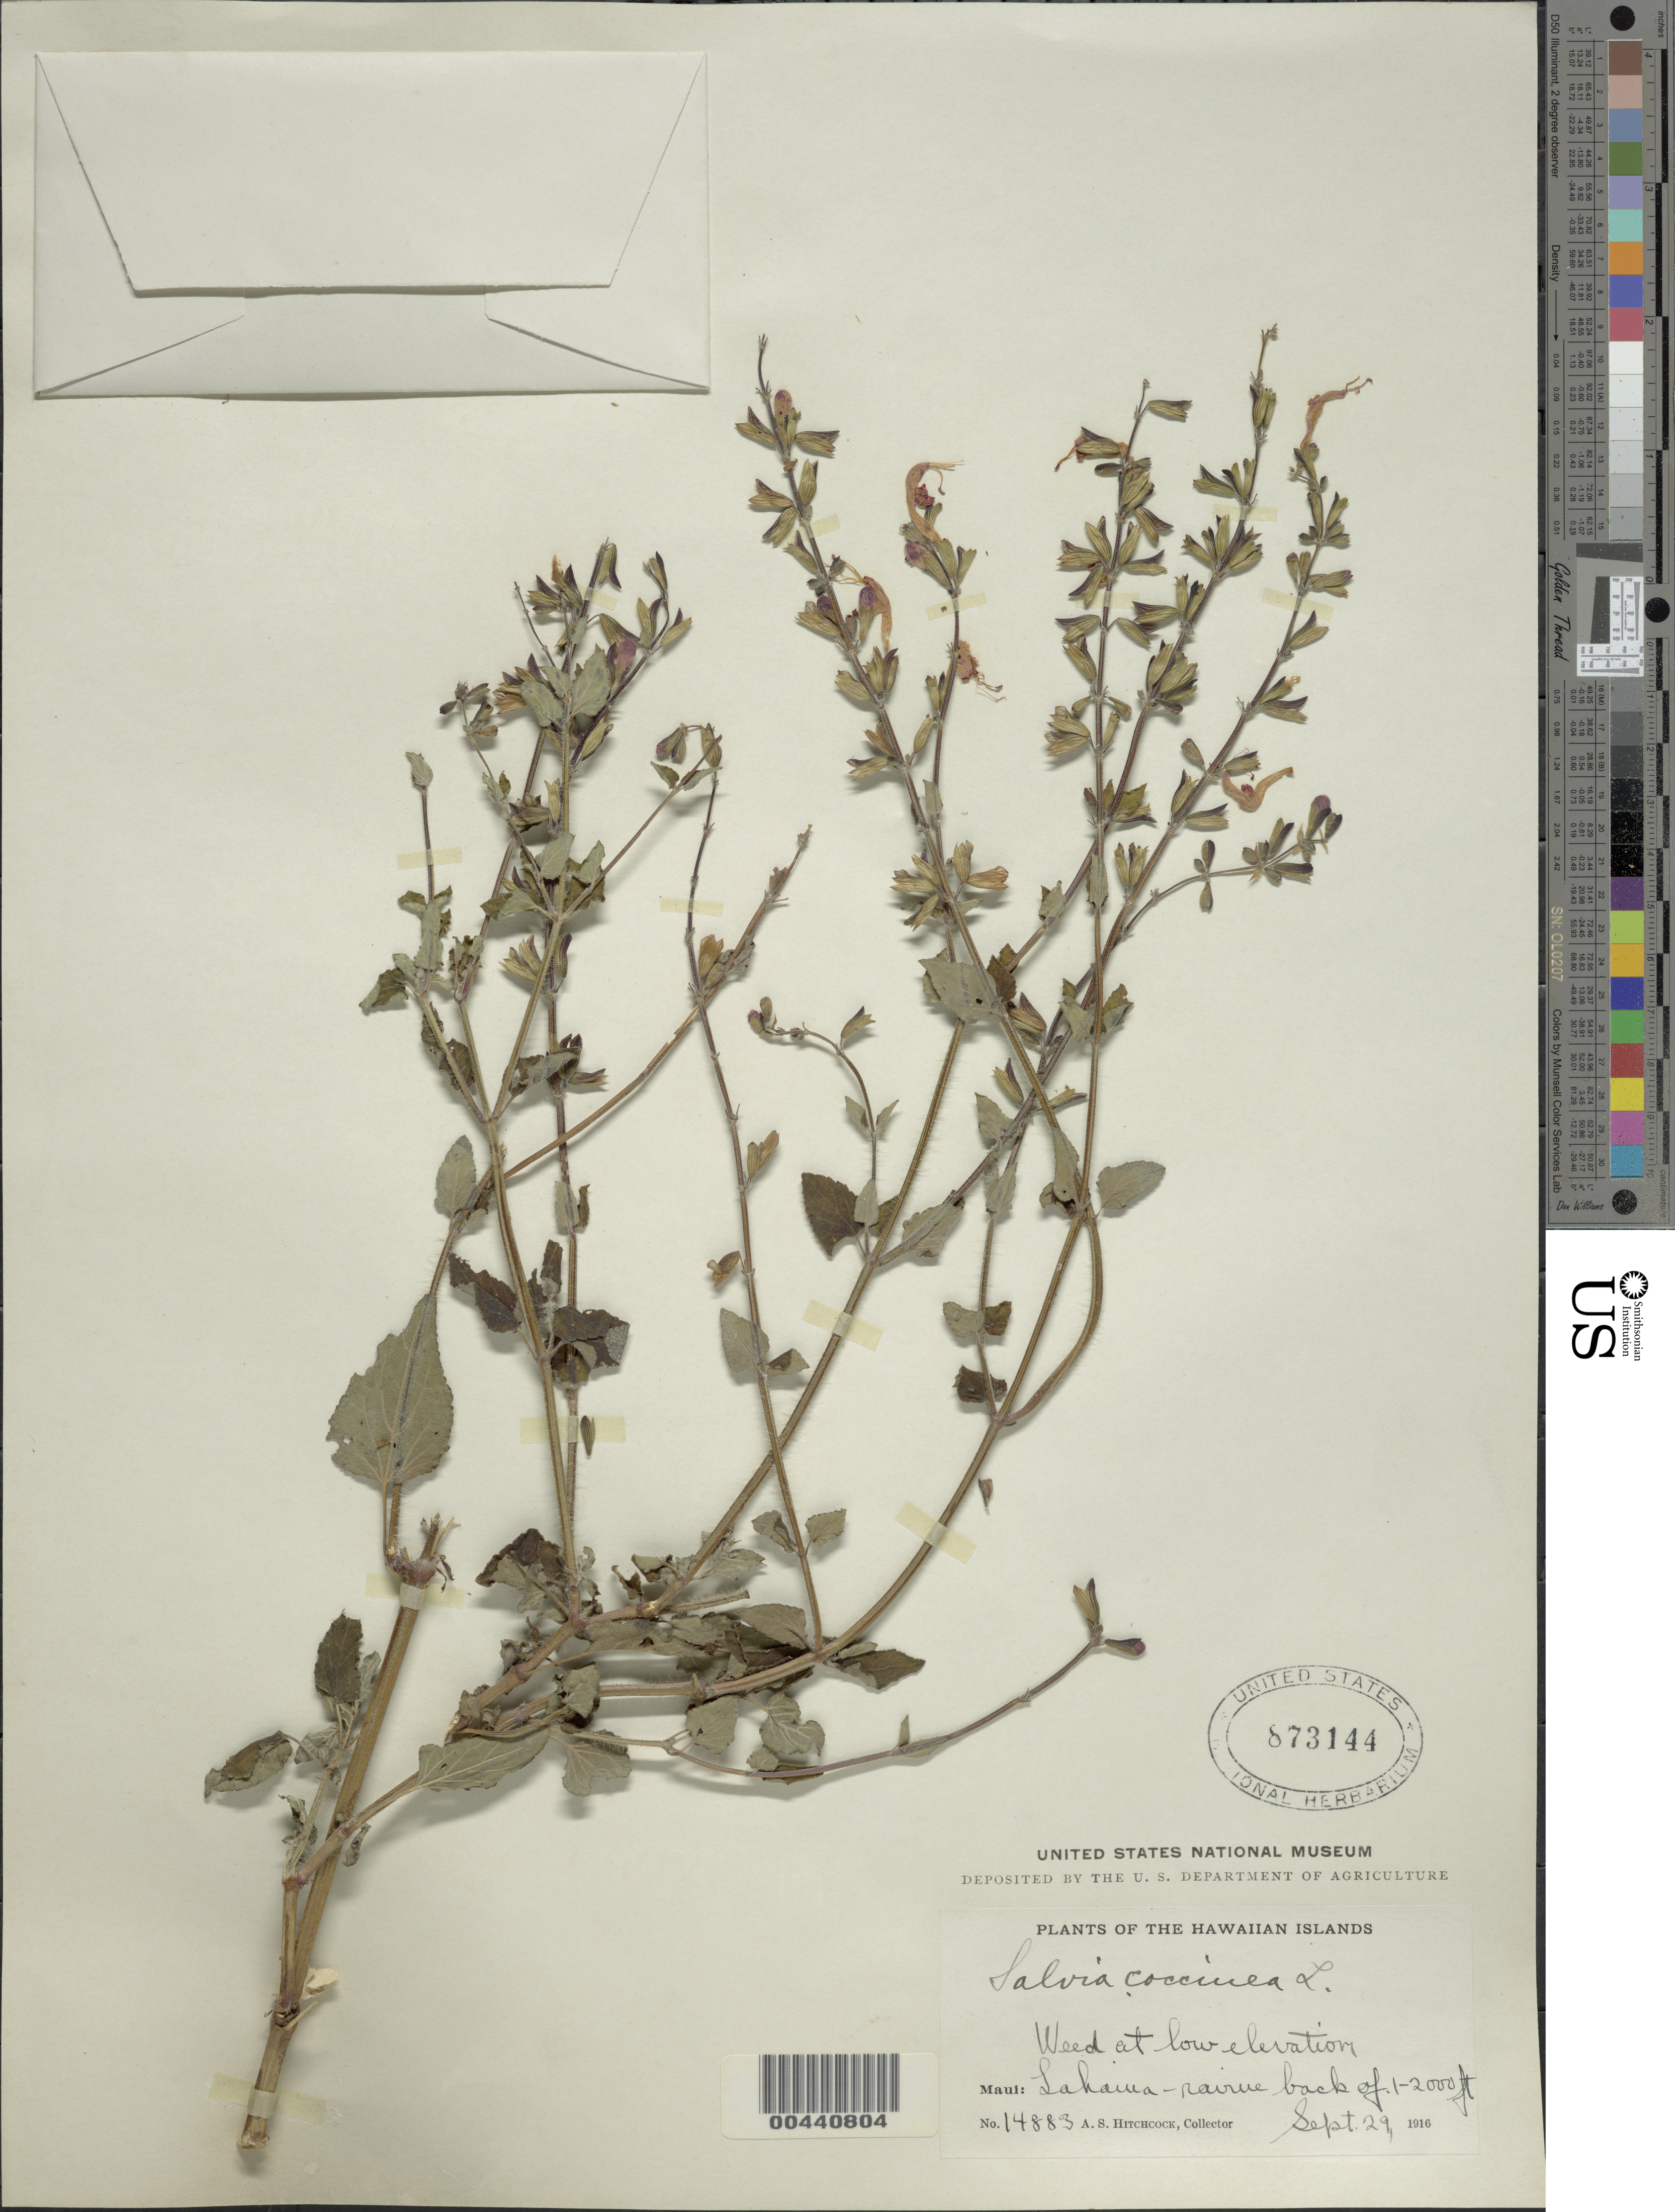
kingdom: Plantae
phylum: Tracheophyta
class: Magnoliopsida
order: Lamiales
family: Lamiaceae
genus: Salvia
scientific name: Salvia coccinea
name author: Buc'hoz ex Etl.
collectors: A. S. Hitchcock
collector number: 14883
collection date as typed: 29 Sep 1916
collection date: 1916-09-29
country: United States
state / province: Hawaii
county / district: Maui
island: Maui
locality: Lahaina - ravine back of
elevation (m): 305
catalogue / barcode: US 873144